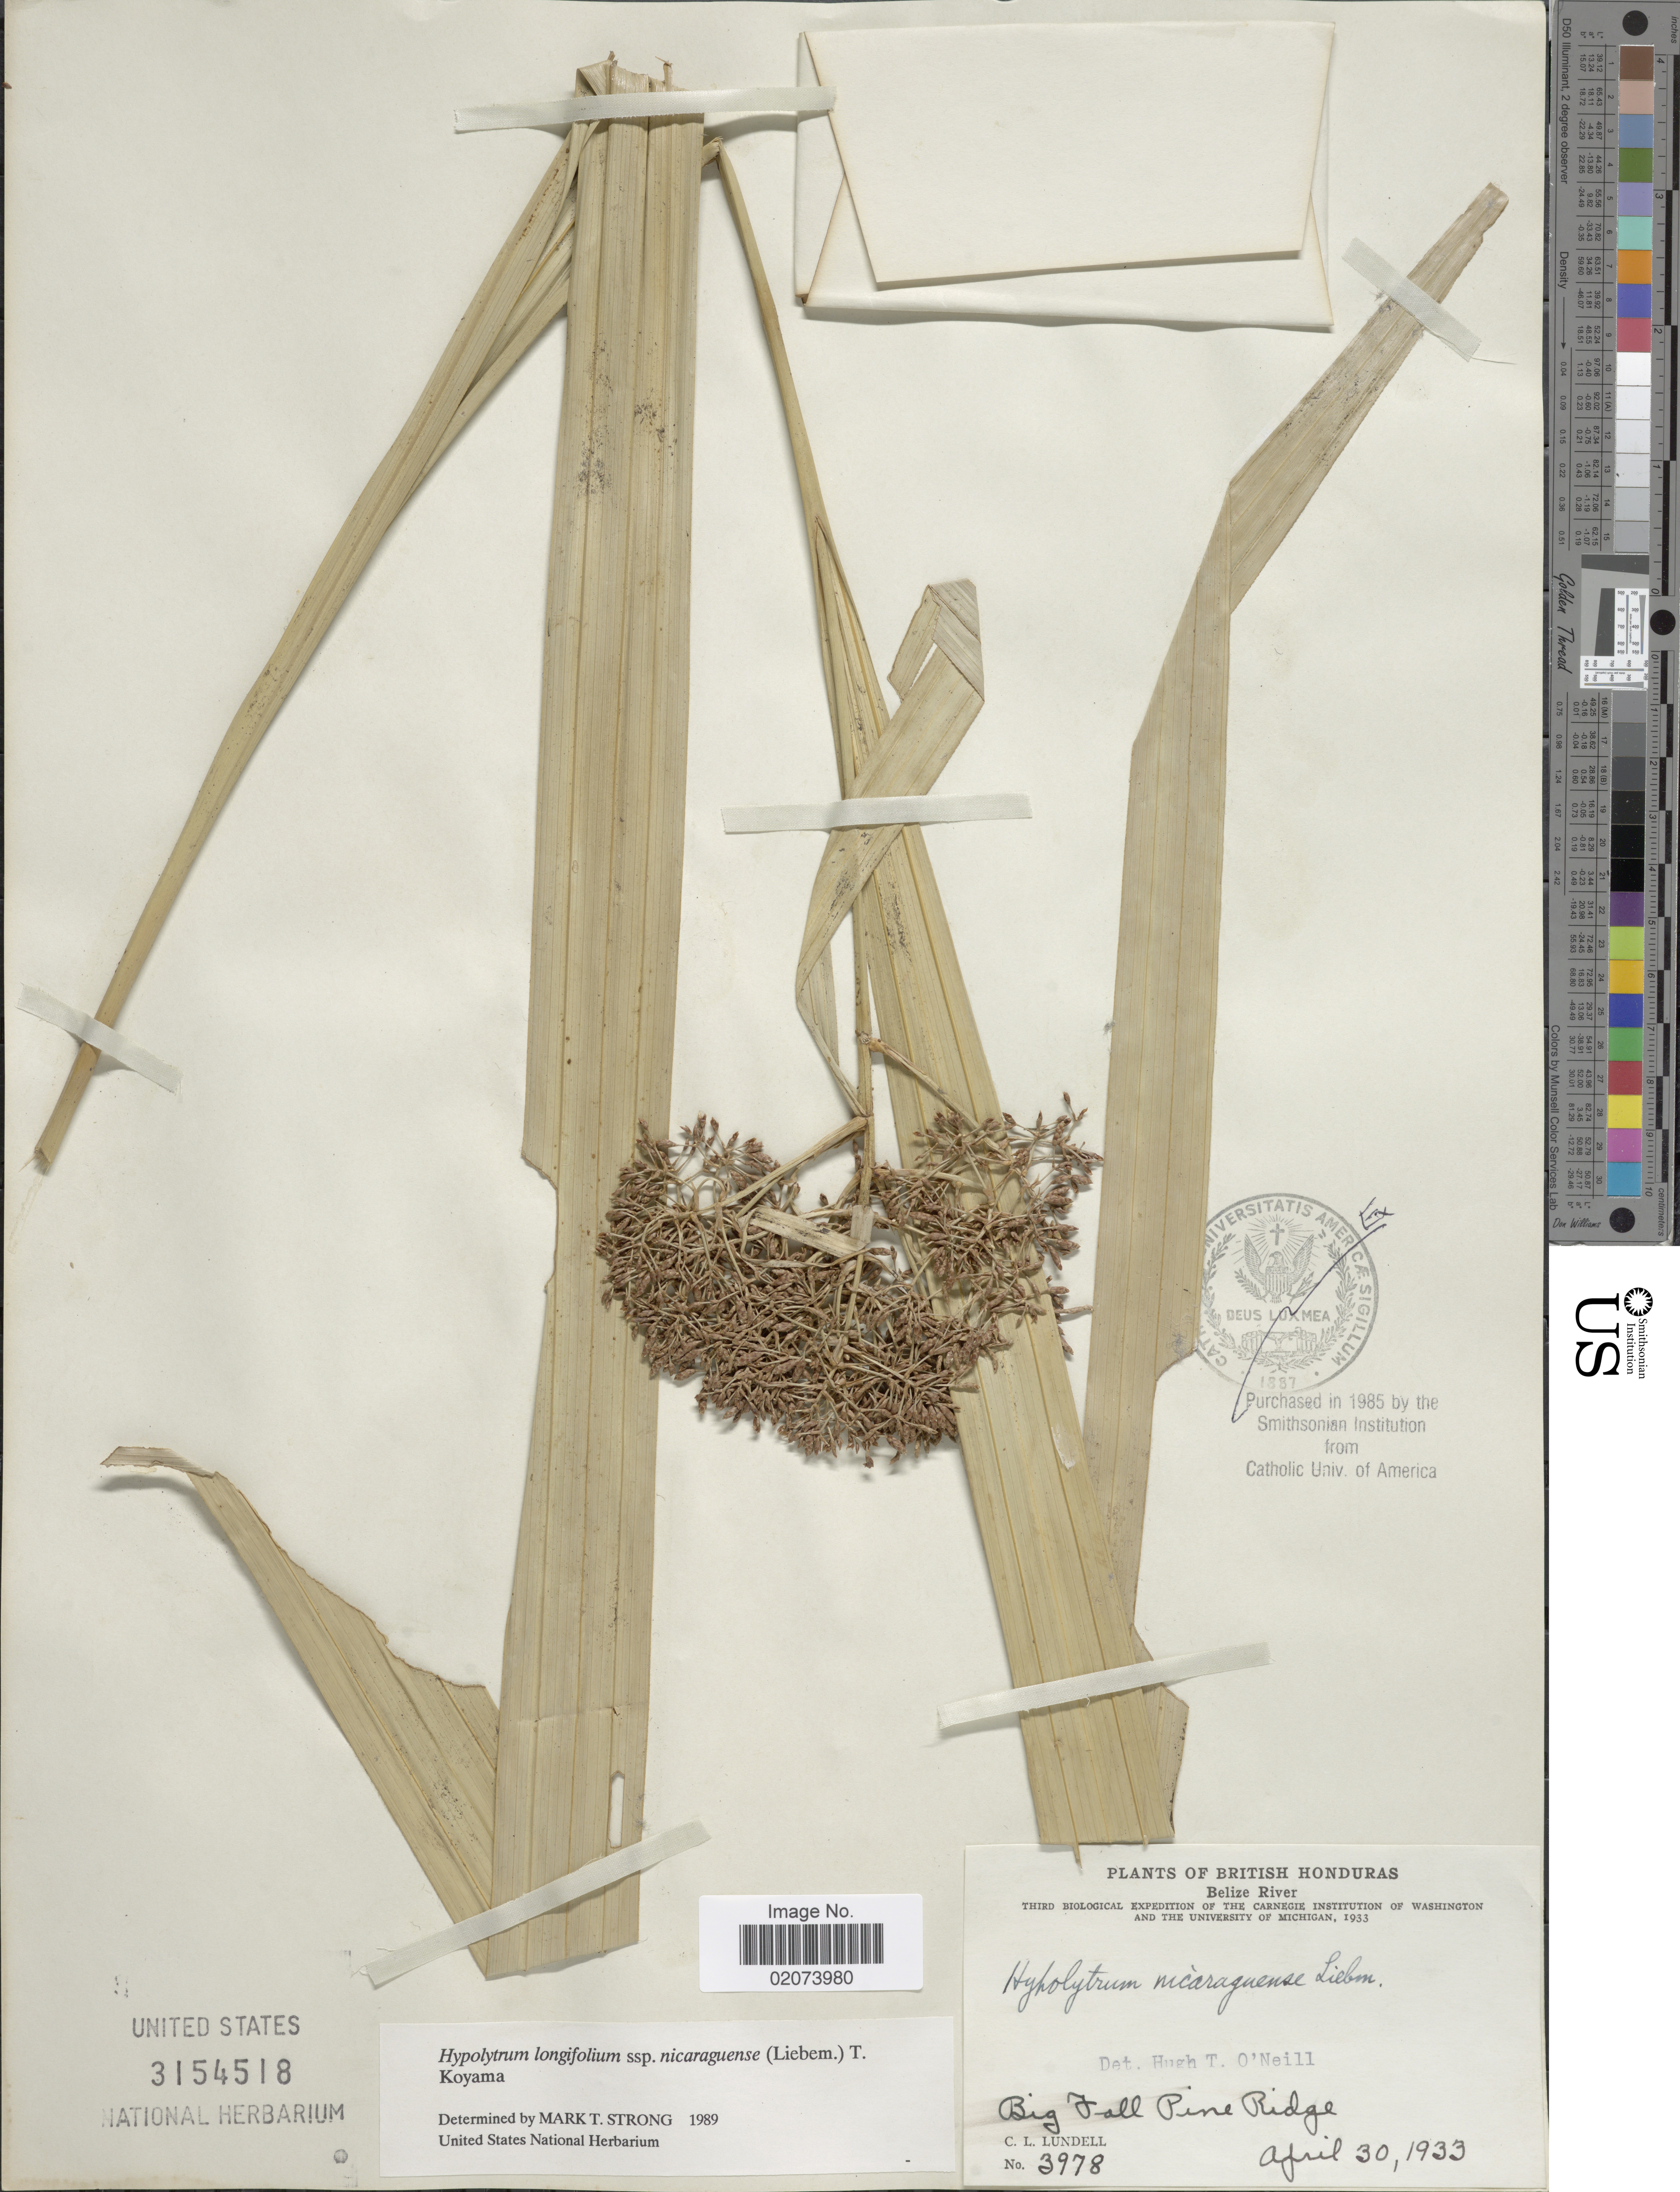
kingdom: Plantae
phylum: Tracheophyta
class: Liliopsida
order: Poales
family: Cyperaceae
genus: Hypolytrum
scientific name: Hypolytrum longifolium subsp. nicaraguense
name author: (Liebm.) T. Koyama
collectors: C. L. Lundell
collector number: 3978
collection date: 1933-04-30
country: Belize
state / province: Belize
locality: British Honduras, Belize River, Big Fall Pine Ridge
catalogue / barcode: US 3154518